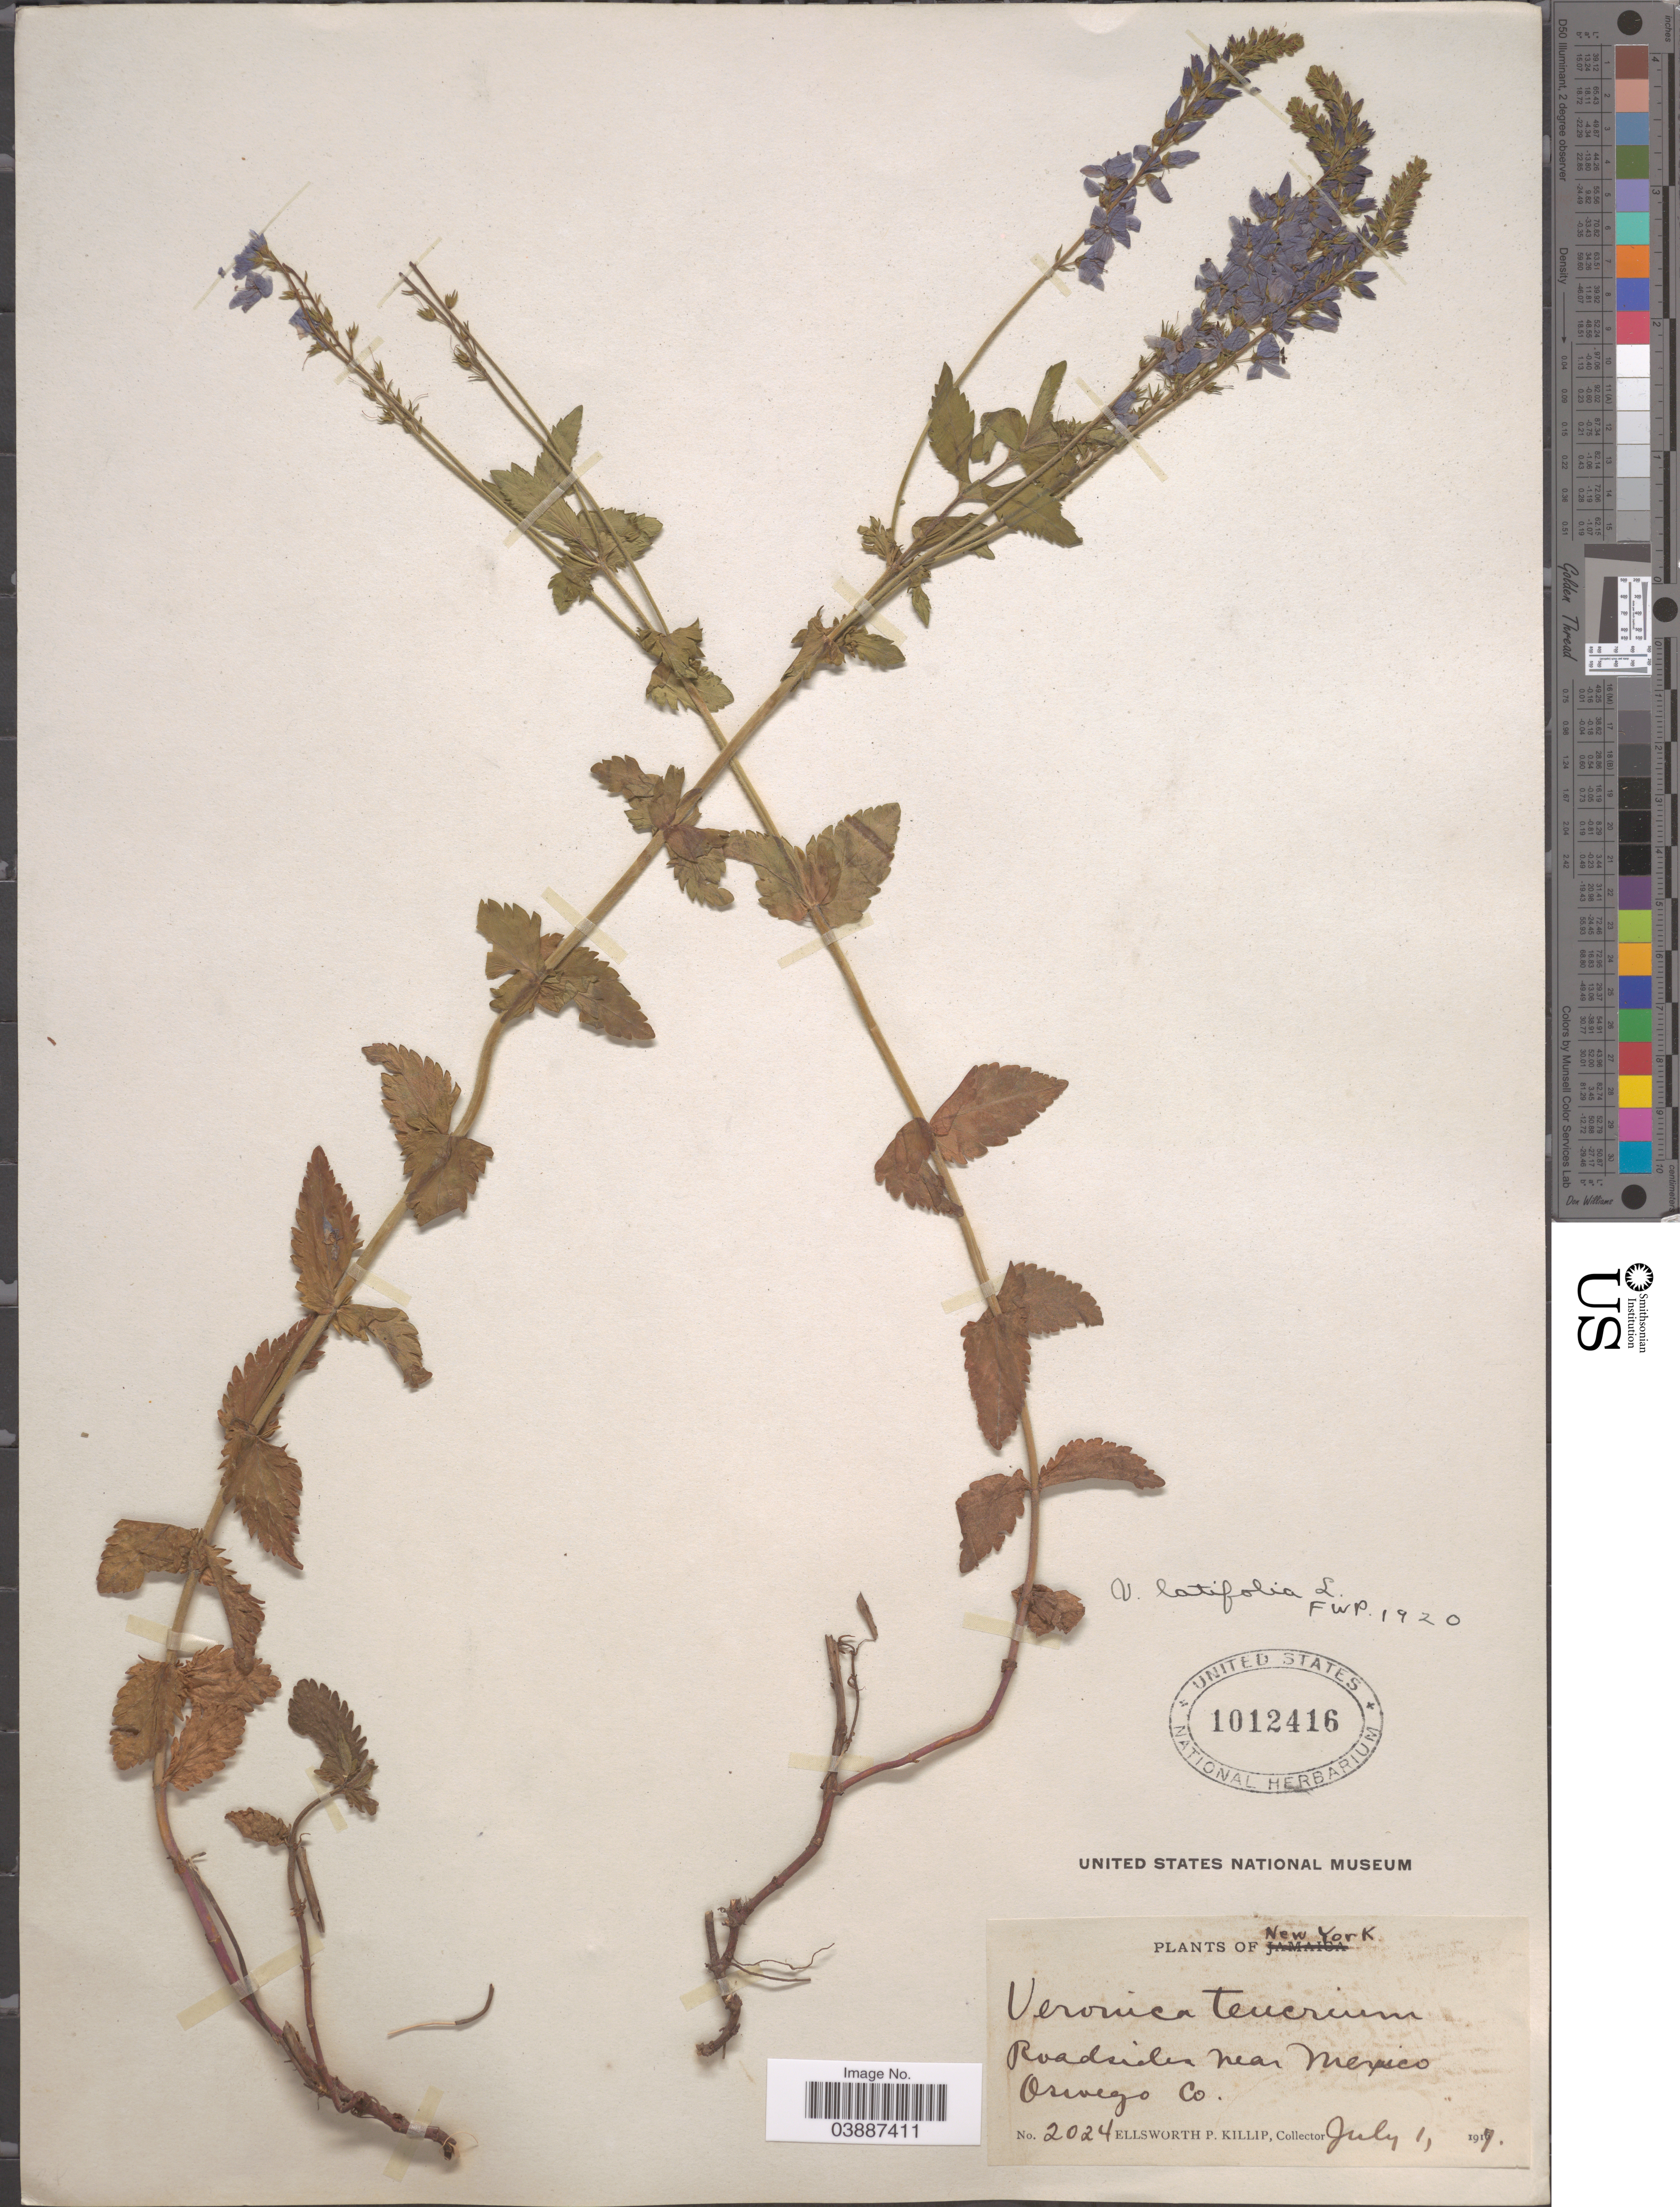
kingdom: Plantae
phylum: Tracheophyta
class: Magnoliopsida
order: Lamiales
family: Plantaginaceae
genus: Veronica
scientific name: Veronica latifolia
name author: L.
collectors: E. P. Killip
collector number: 2024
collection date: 1917-07-01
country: United States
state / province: New York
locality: Roadsides near Mexico. Oswego Co.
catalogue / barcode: US 1012416